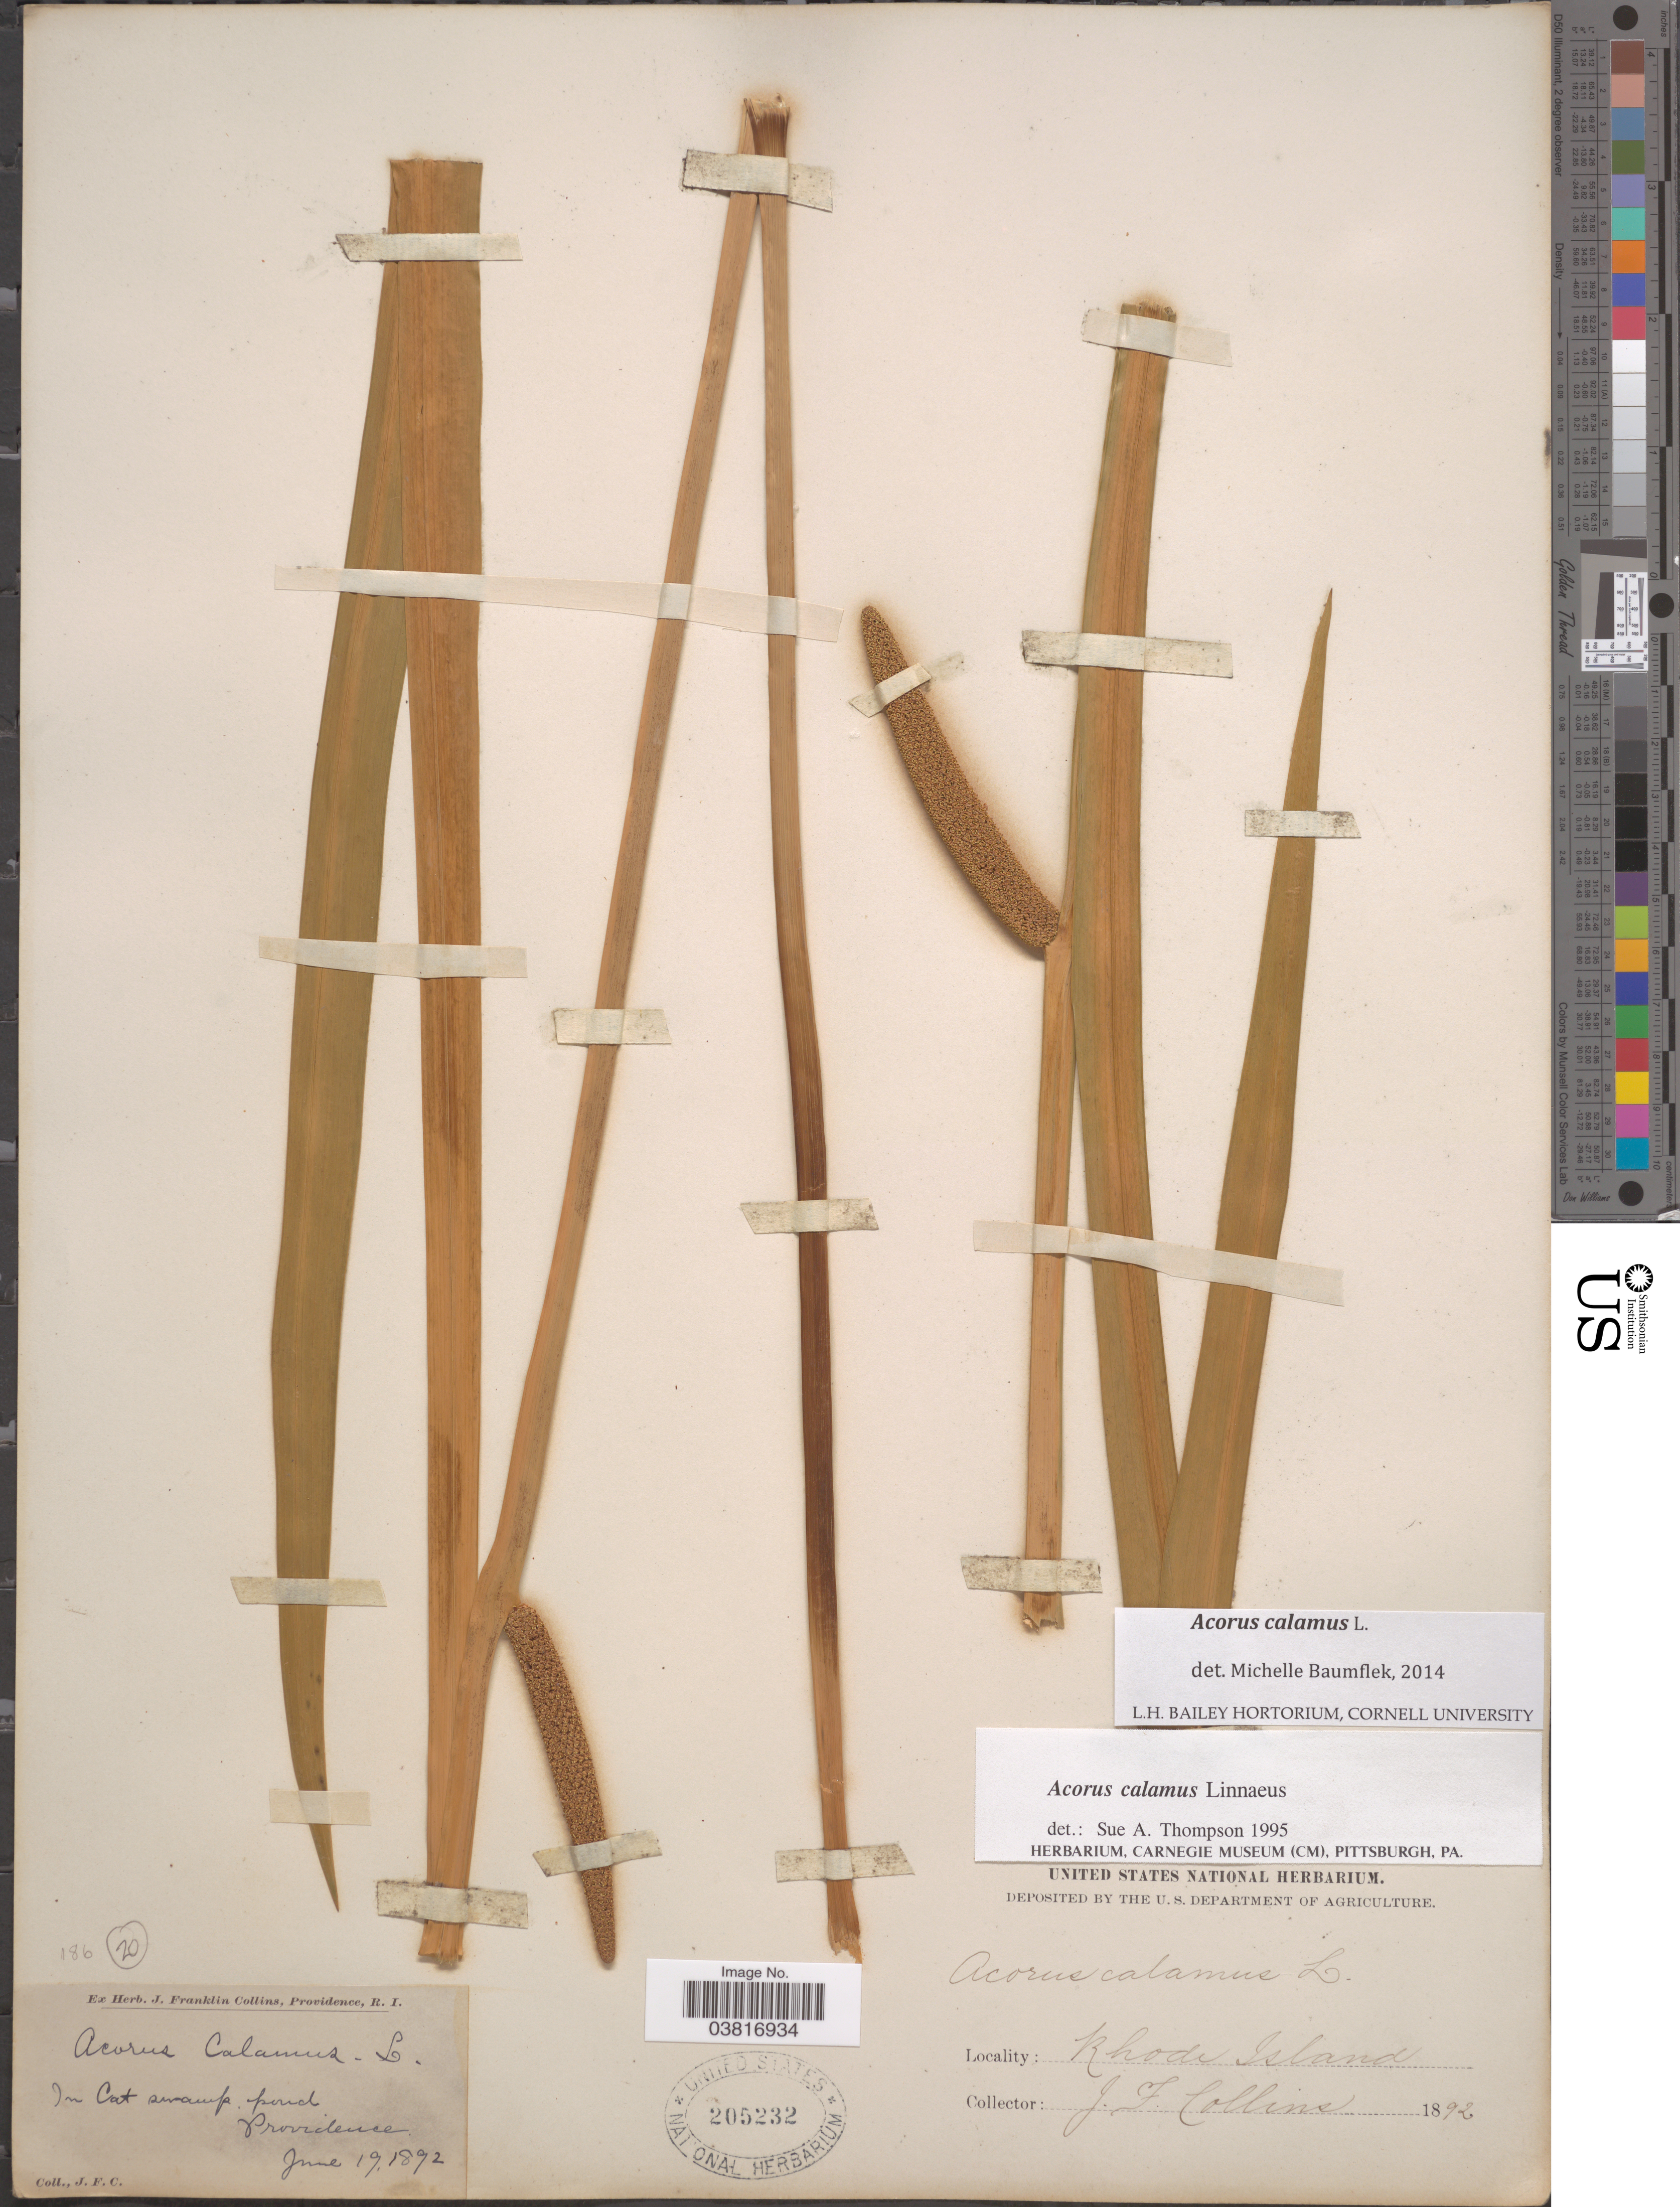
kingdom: Plantae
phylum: Tracheophyta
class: Liliopsida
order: Acorales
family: Acoraceae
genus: Acorus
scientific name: Acorus calamus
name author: L.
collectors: J. Collins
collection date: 1892-06-19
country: United States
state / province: Rhode Island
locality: In Cat swamp pond. Providence.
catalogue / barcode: US 205232